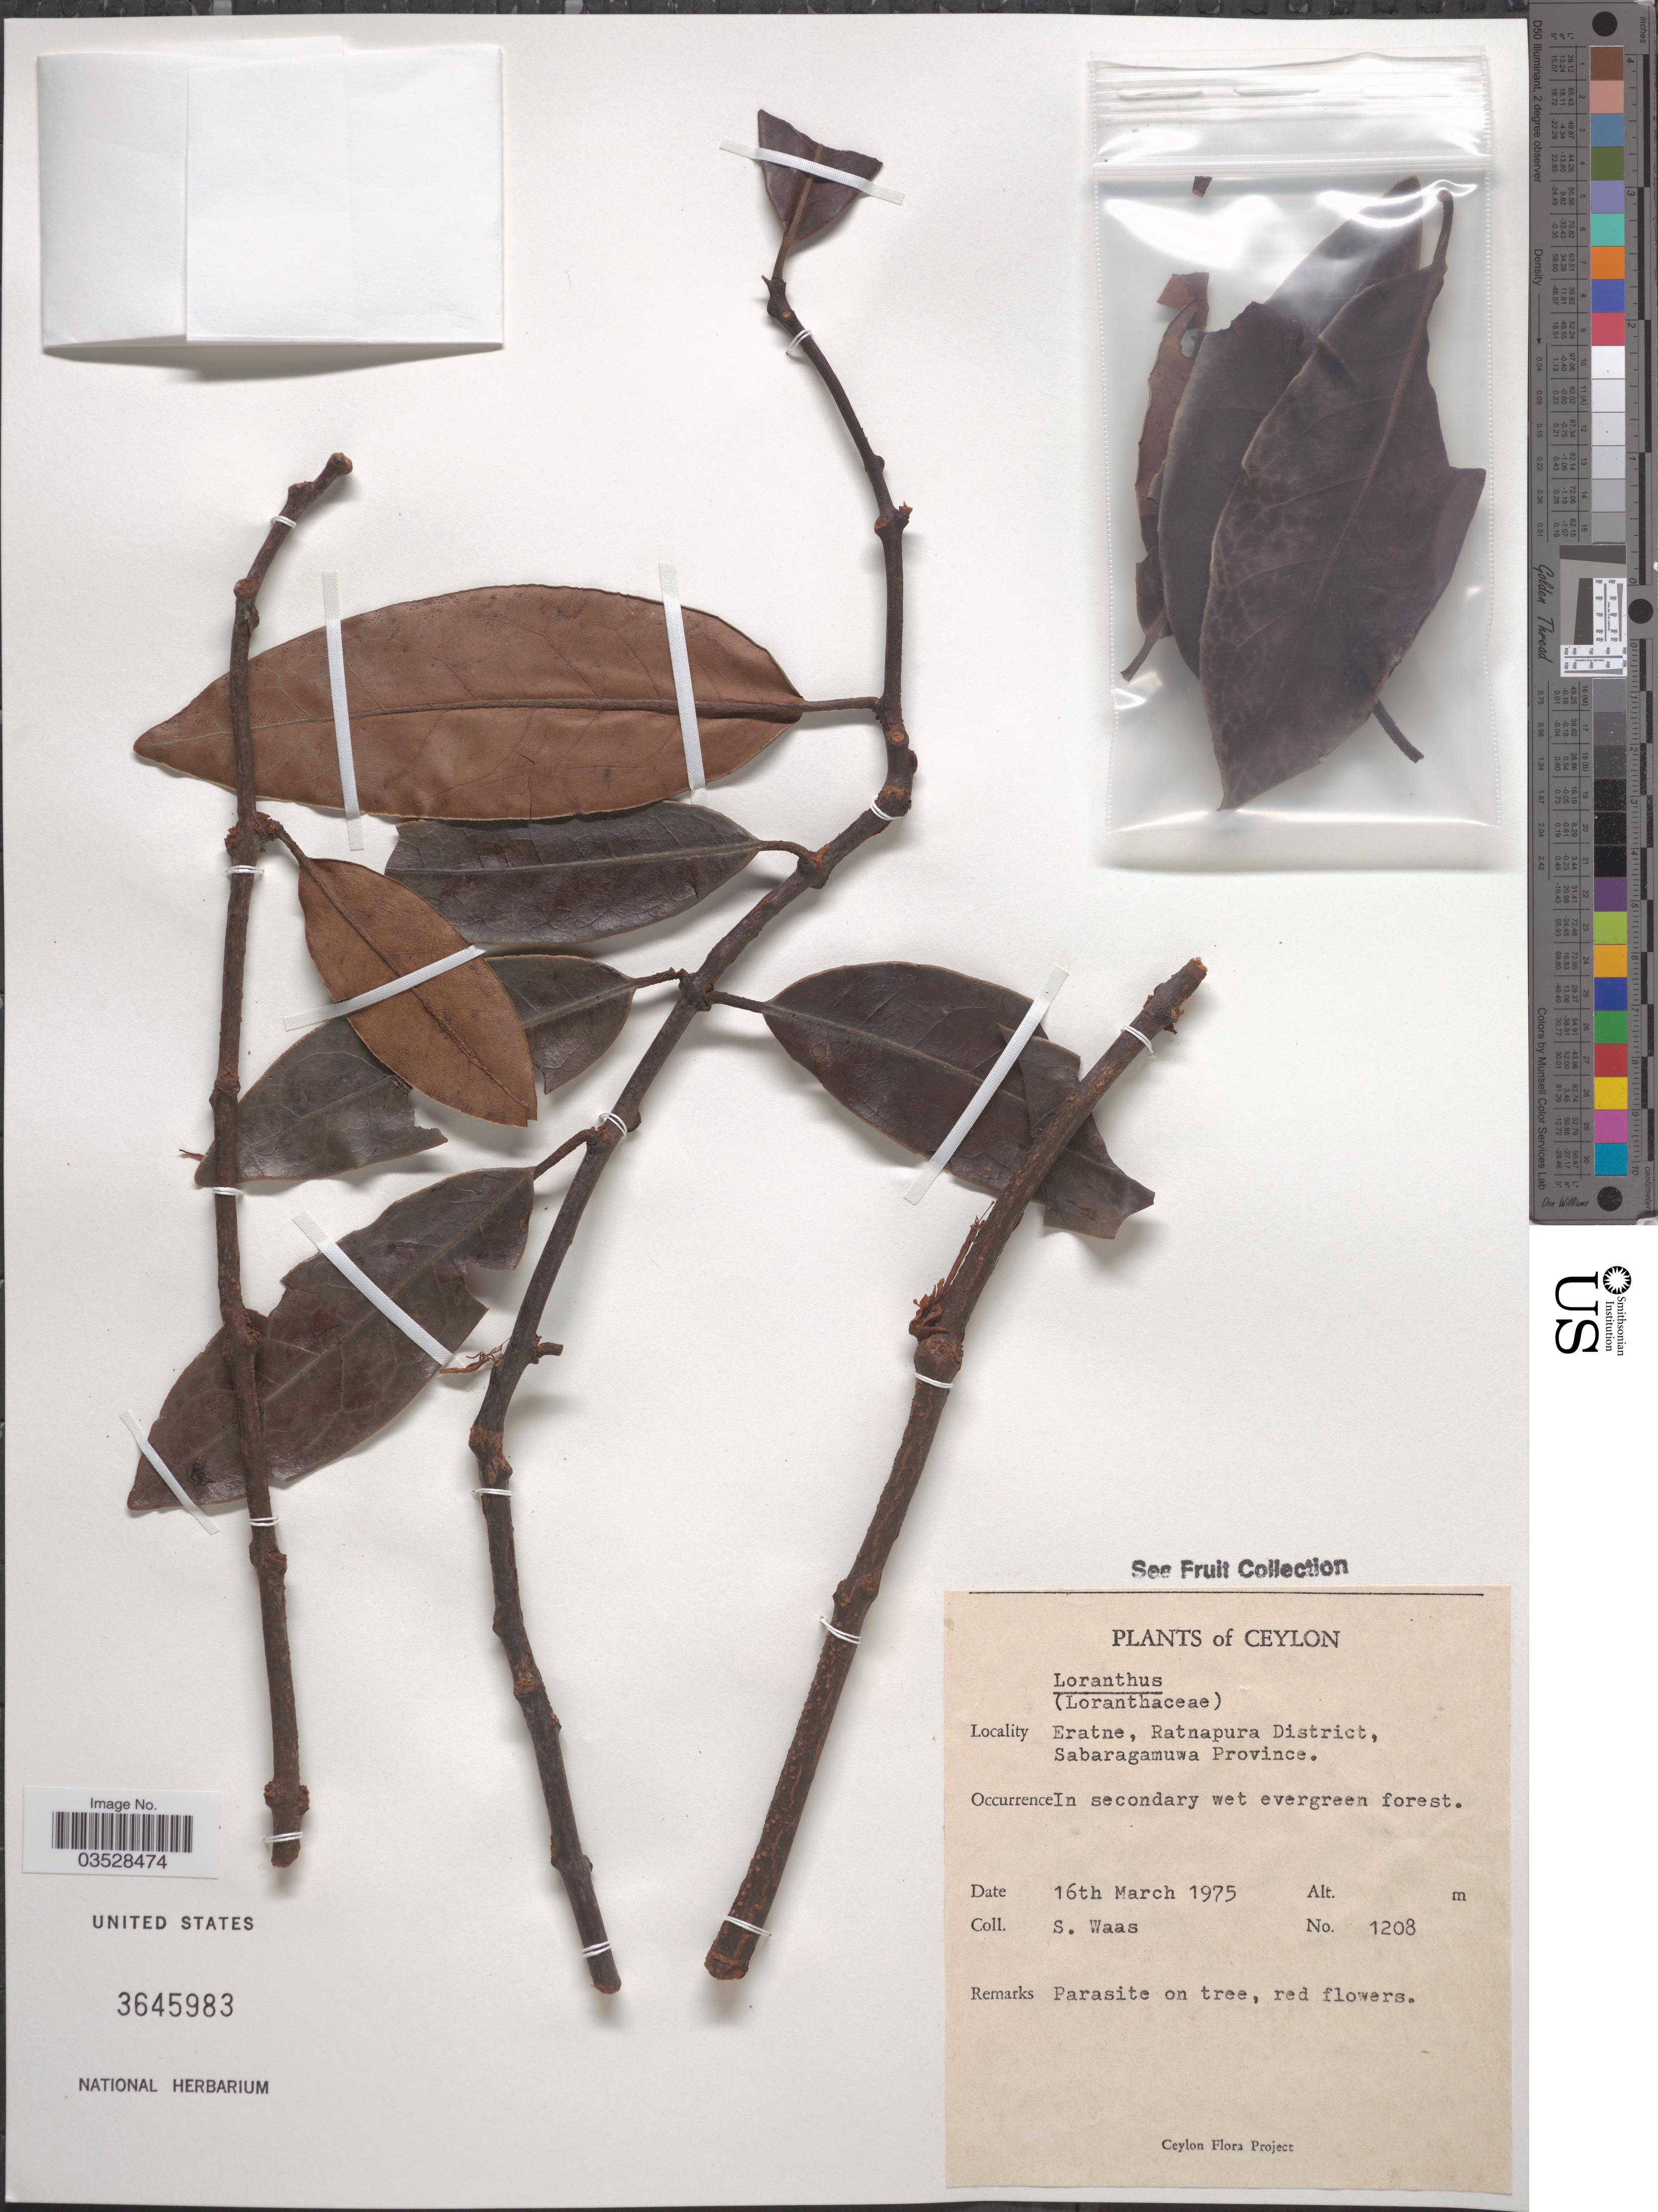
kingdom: Plantae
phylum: Tracheophyta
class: Magnoliopsida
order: Santalales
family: Loranthaceae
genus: Loranthus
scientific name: Loranthus sp.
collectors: S. Waas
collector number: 1208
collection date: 1975-03-16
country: Sri Lanka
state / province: Sabaragamuwa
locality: Ceylon. Eratne, Ratnapura District.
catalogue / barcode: US 3645983